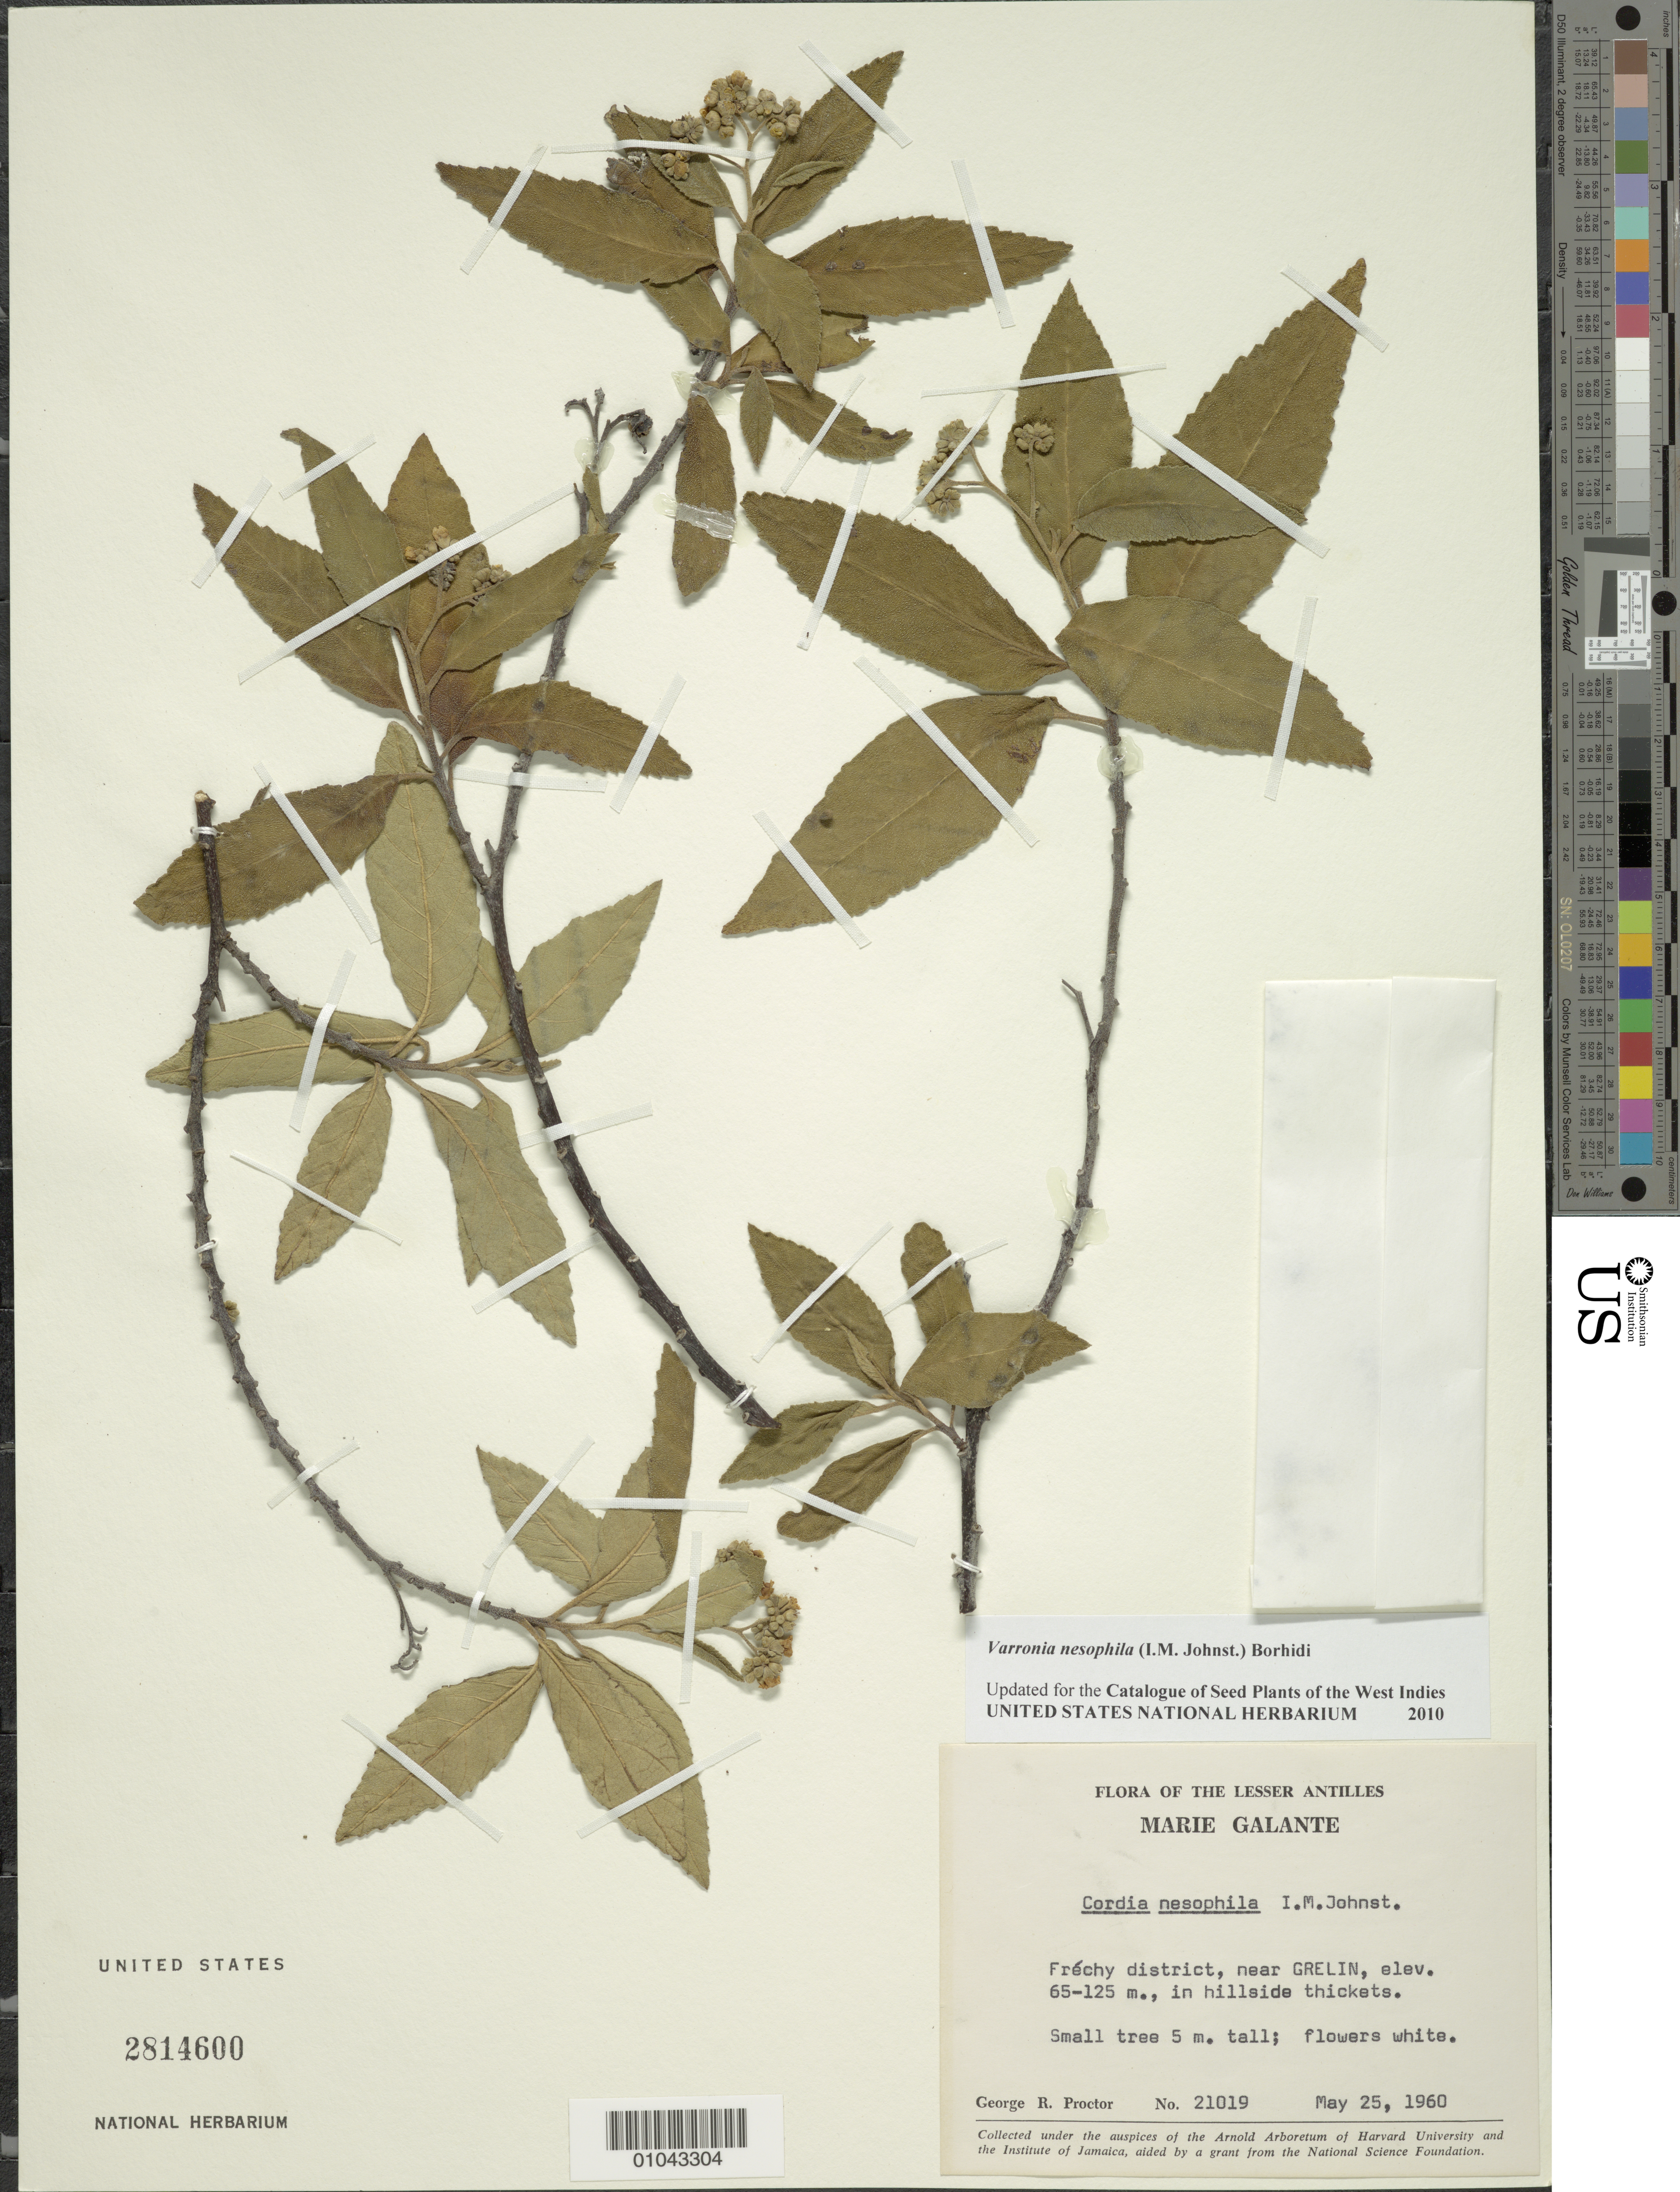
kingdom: Plantae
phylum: Tracheophyta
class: Magnoliopsida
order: Boraginales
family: Cordiaceae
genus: Varronia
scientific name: Varronia nesophila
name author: (I.M. Johnst.) Borhidi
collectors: G. R. Proctor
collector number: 21019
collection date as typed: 25 May 1960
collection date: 1960-05-25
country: Guadeloupe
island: Marie Galante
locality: Fréchy District, near Grelin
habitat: In hillside thickets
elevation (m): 65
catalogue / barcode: US 2814600